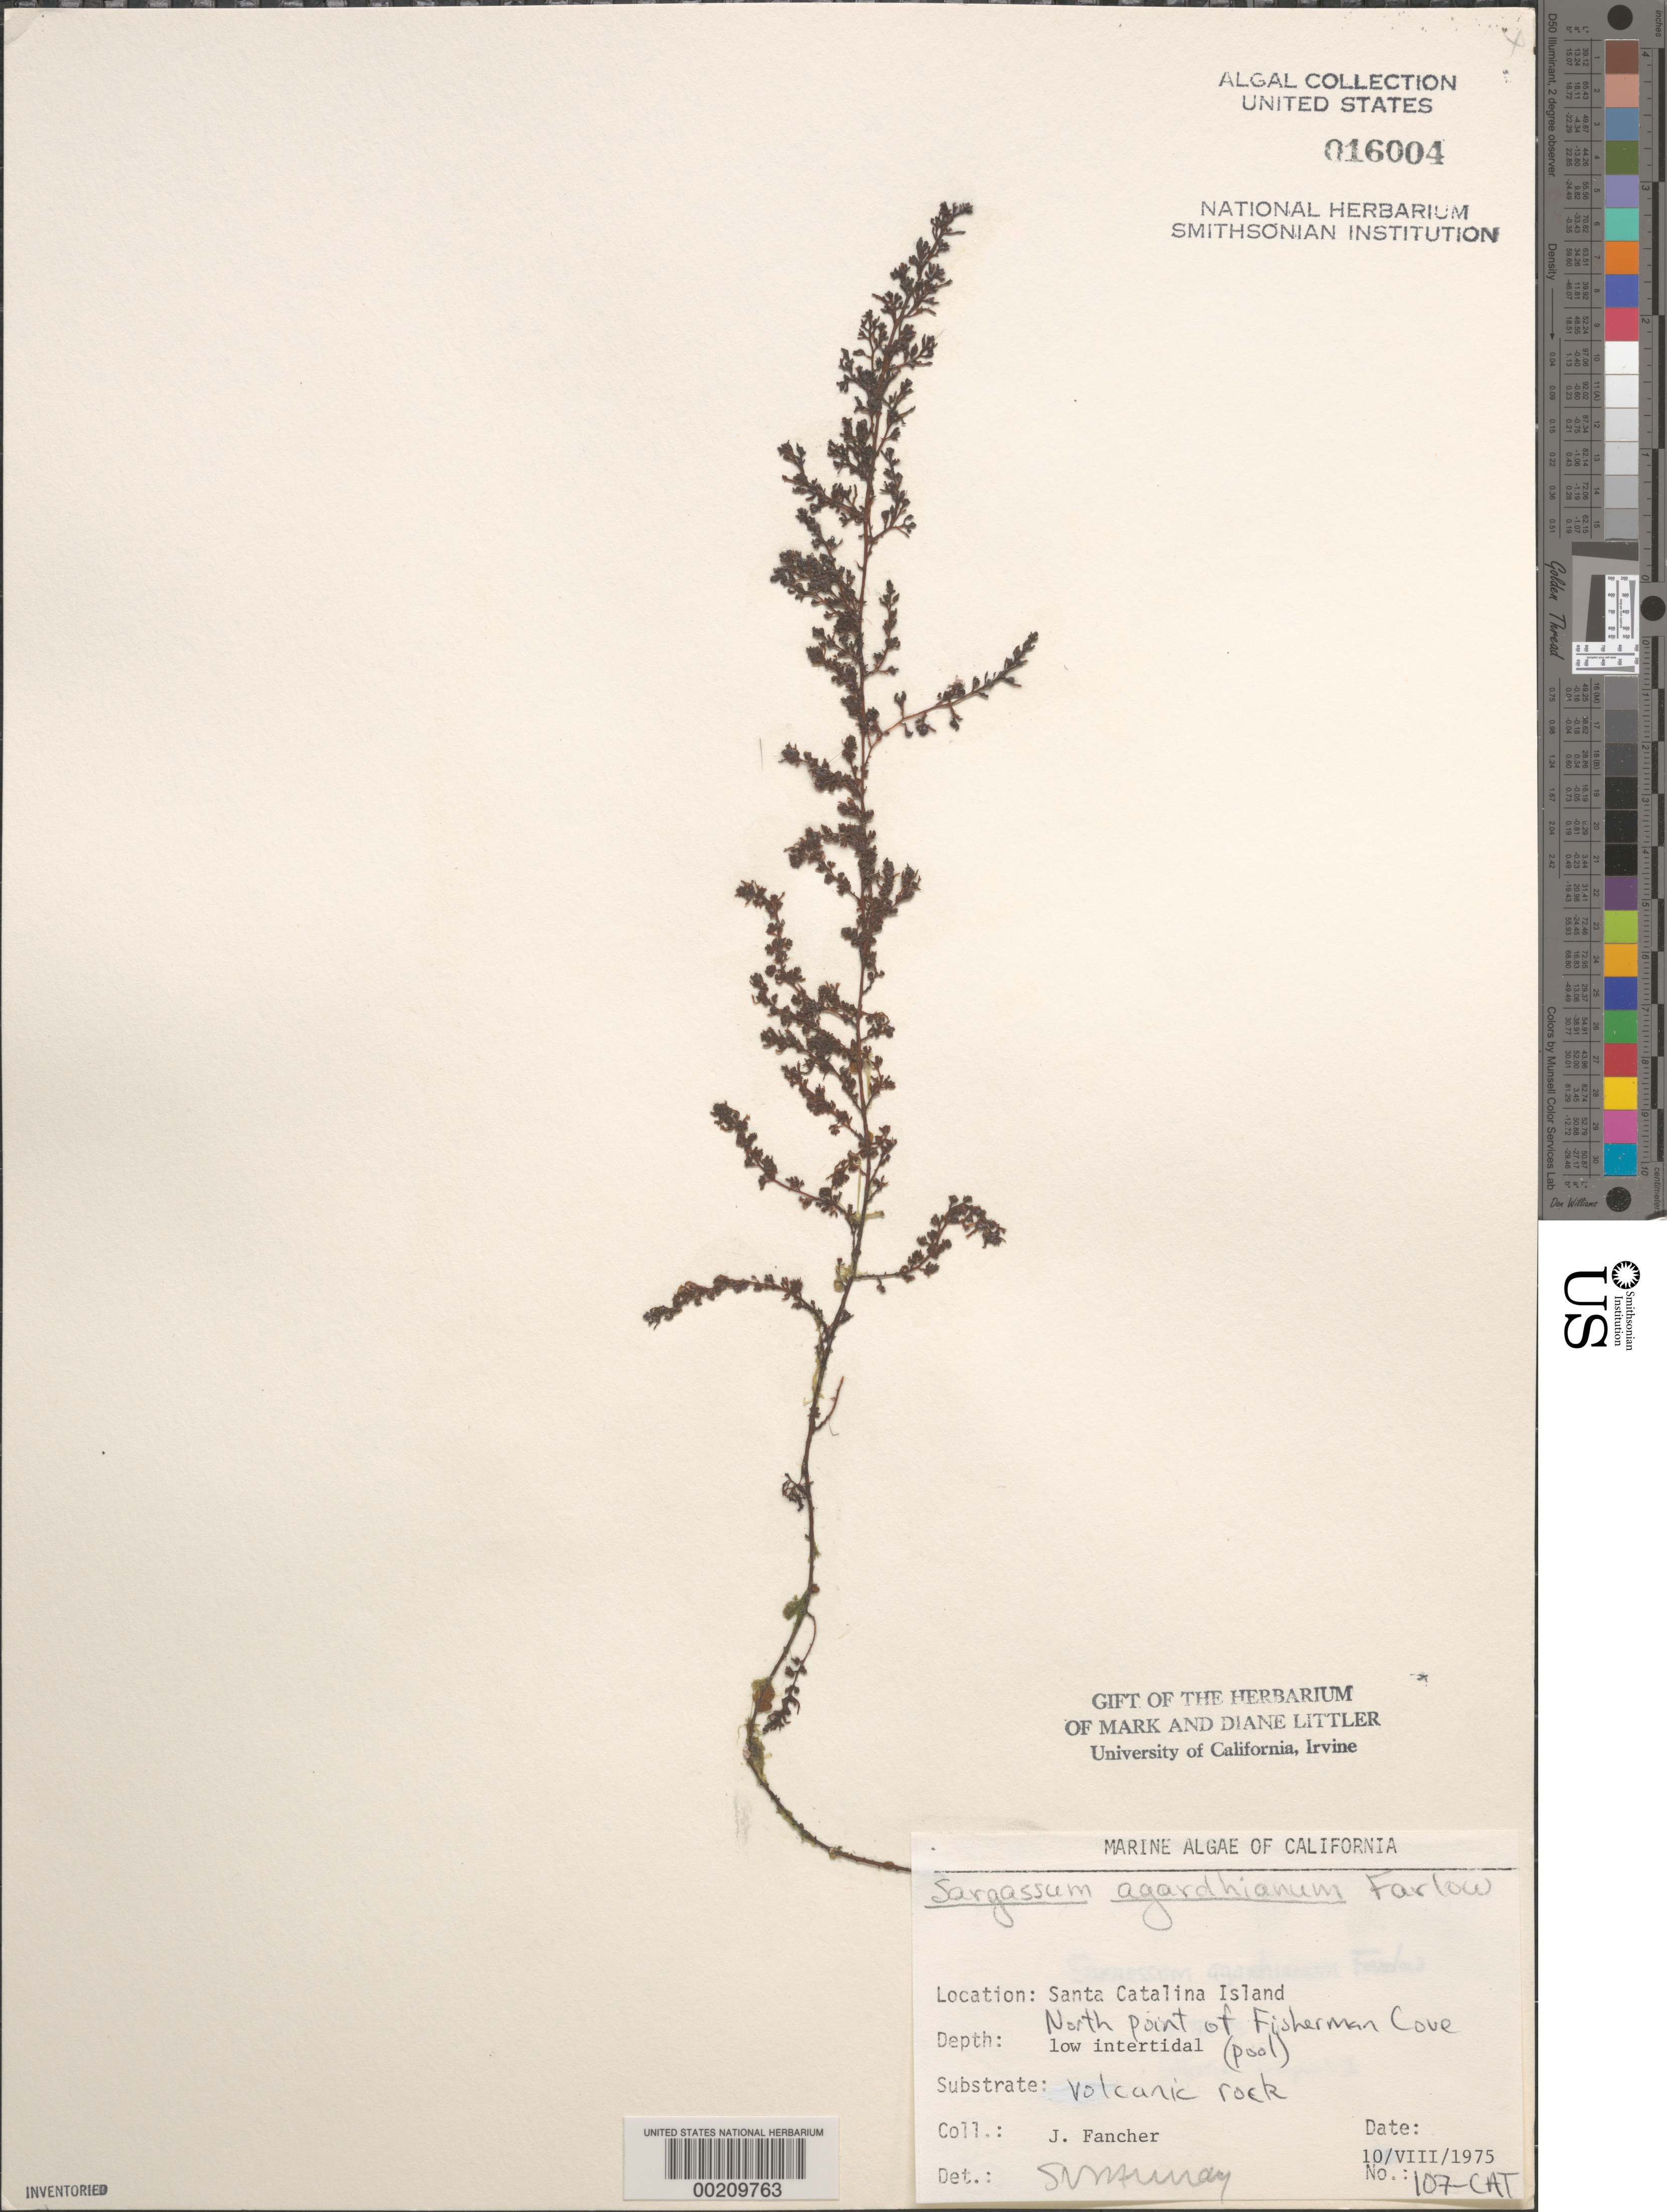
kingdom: Chromista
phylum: Ochrophyta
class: Phaeophyceae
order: Fucales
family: Sargassaceae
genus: Sargassum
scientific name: Sargassum agardhianum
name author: Farl. in J. Agardh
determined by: Murray, S. N.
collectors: J. Fancher, W. Fitt, S. N. Murray, P. J. Trabue & K. Yoshihara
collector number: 107-cat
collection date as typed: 10 Aug 1975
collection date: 1975-08-10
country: United States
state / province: California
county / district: Los Angeles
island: Santa Catalina Island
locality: Fishermen Cove, North Point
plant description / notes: BLM-SOCALBIGHT Rocky Intertidal Survey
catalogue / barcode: US 16004